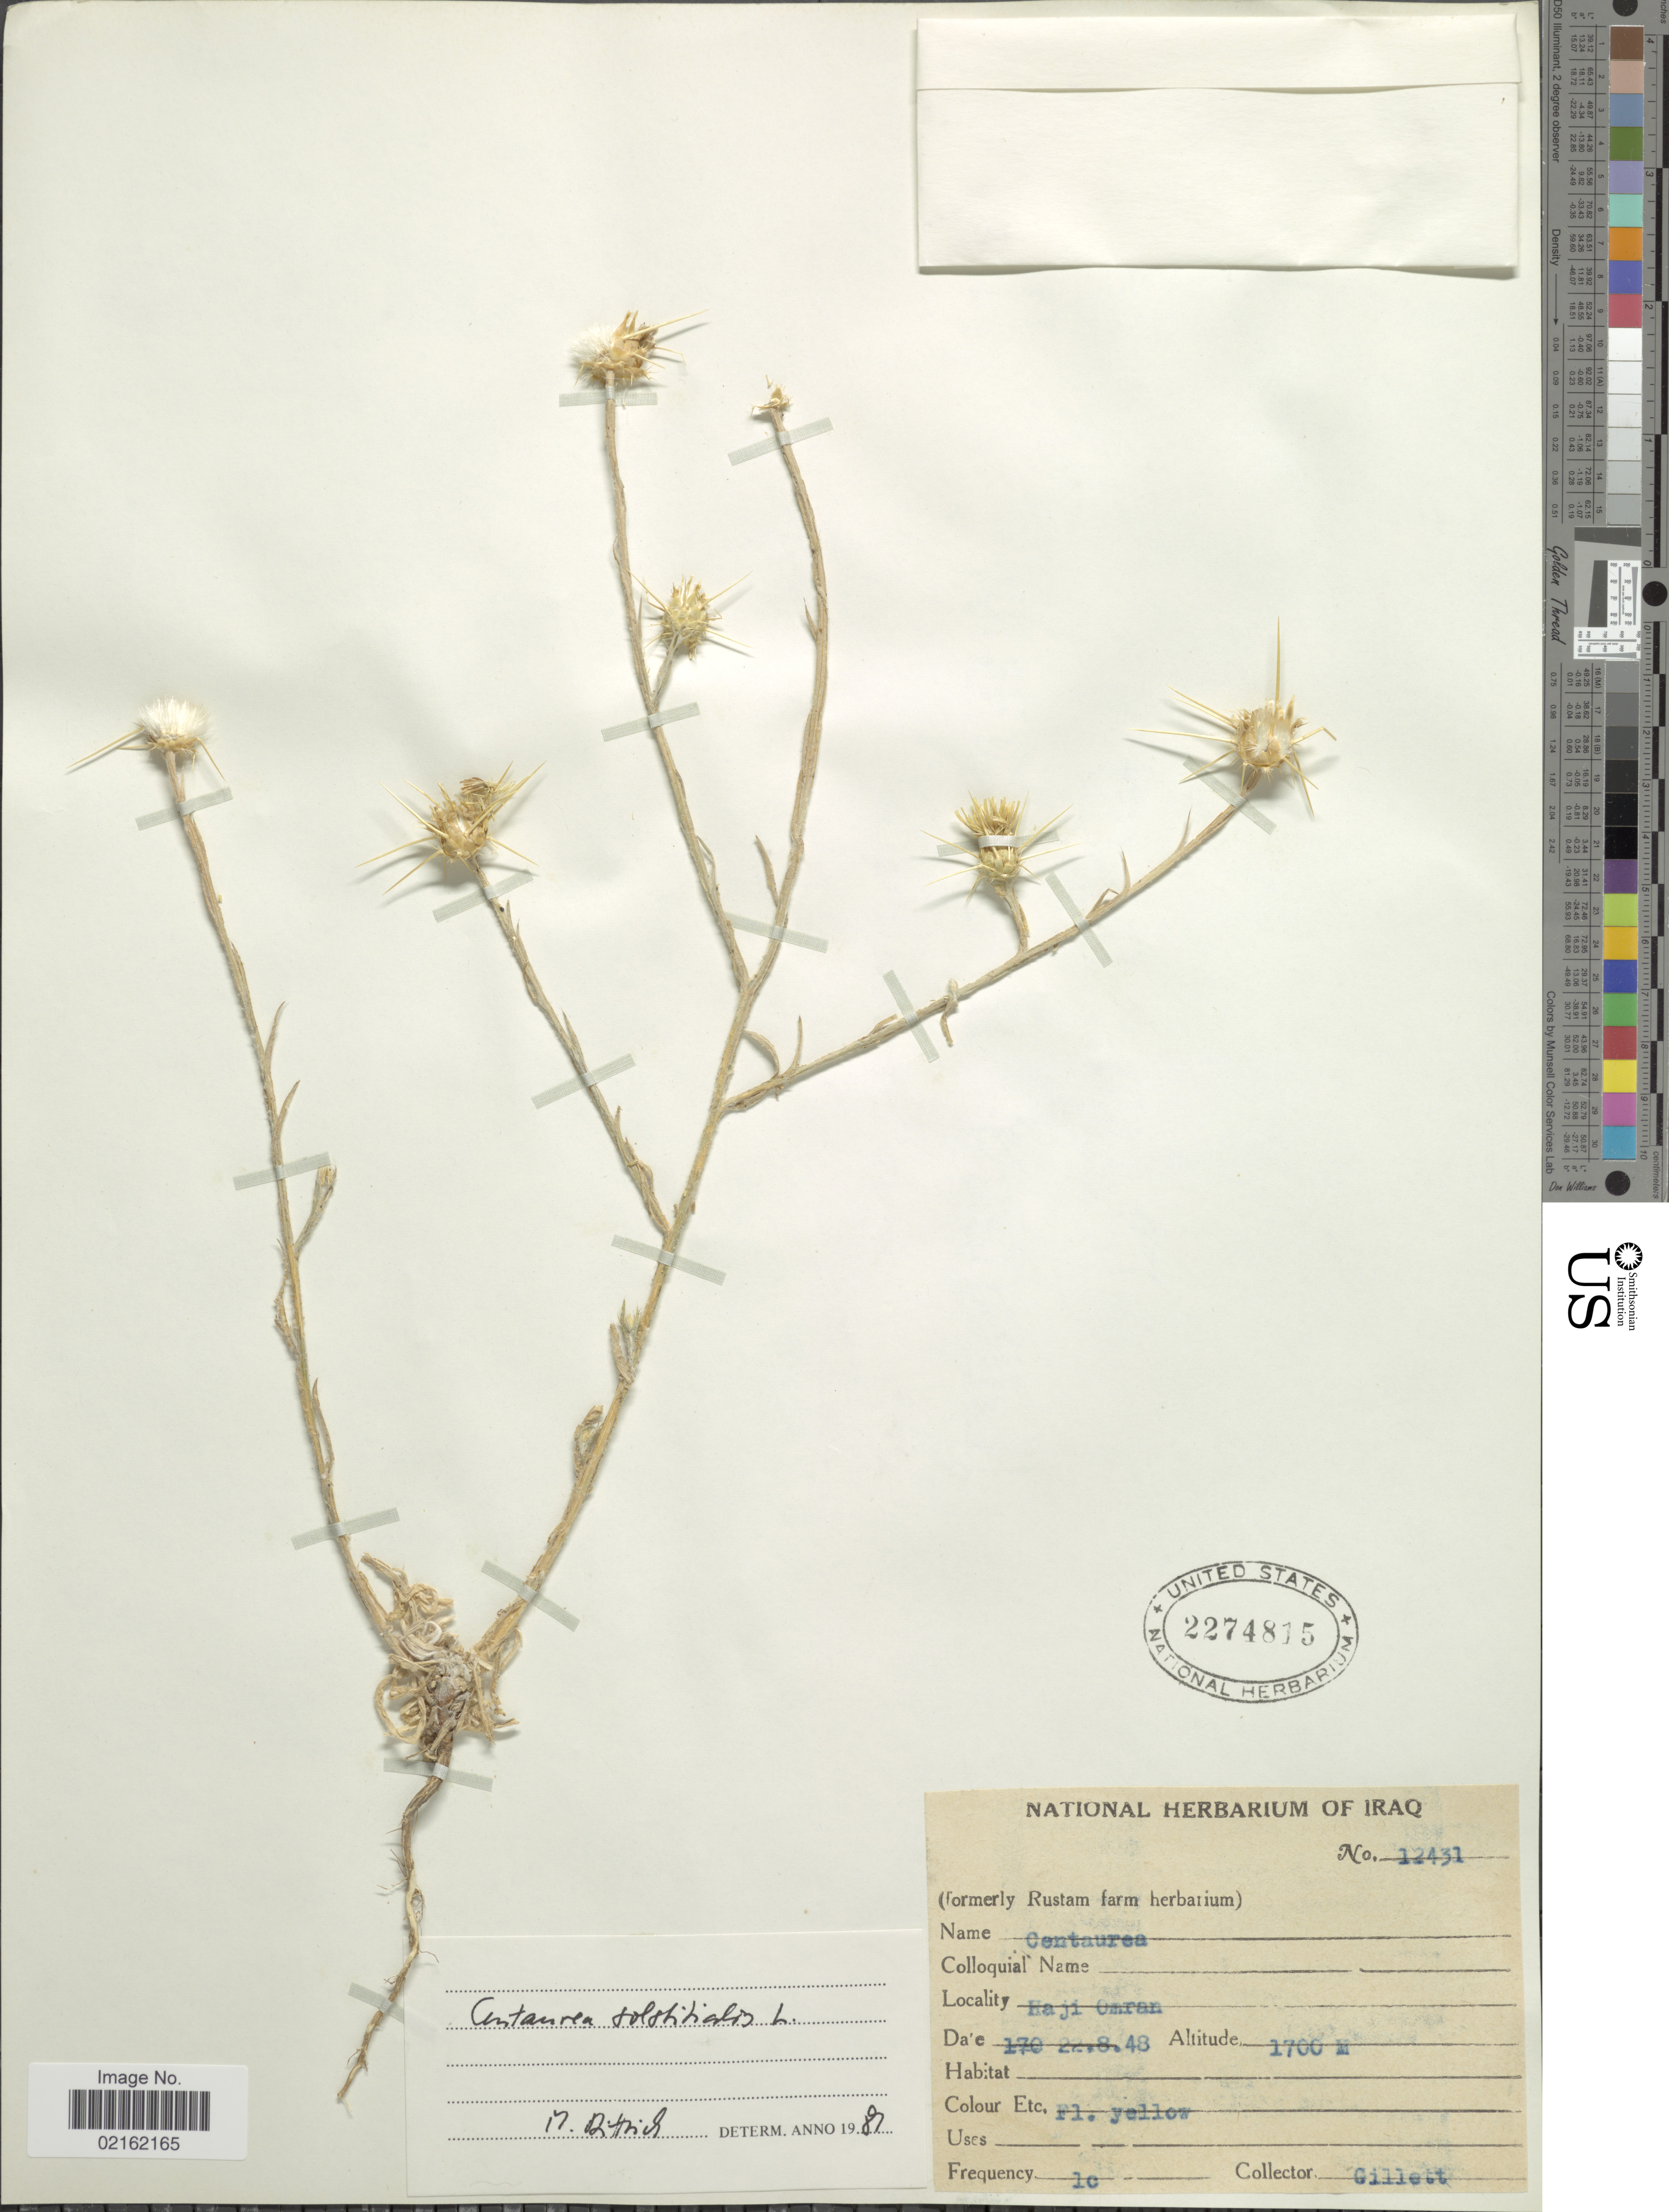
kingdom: Plantae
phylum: Tracheophyta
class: Magnoliopsida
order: Asterales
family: Asteraceae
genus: Centaurea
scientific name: Centaurea solstitialis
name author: L.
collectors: Gillett, --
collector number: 12431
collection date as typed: Transcribed d/m/y: 17/8/48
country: Iraq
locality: Haji Omran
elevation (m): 1700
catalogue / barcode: US 2274815